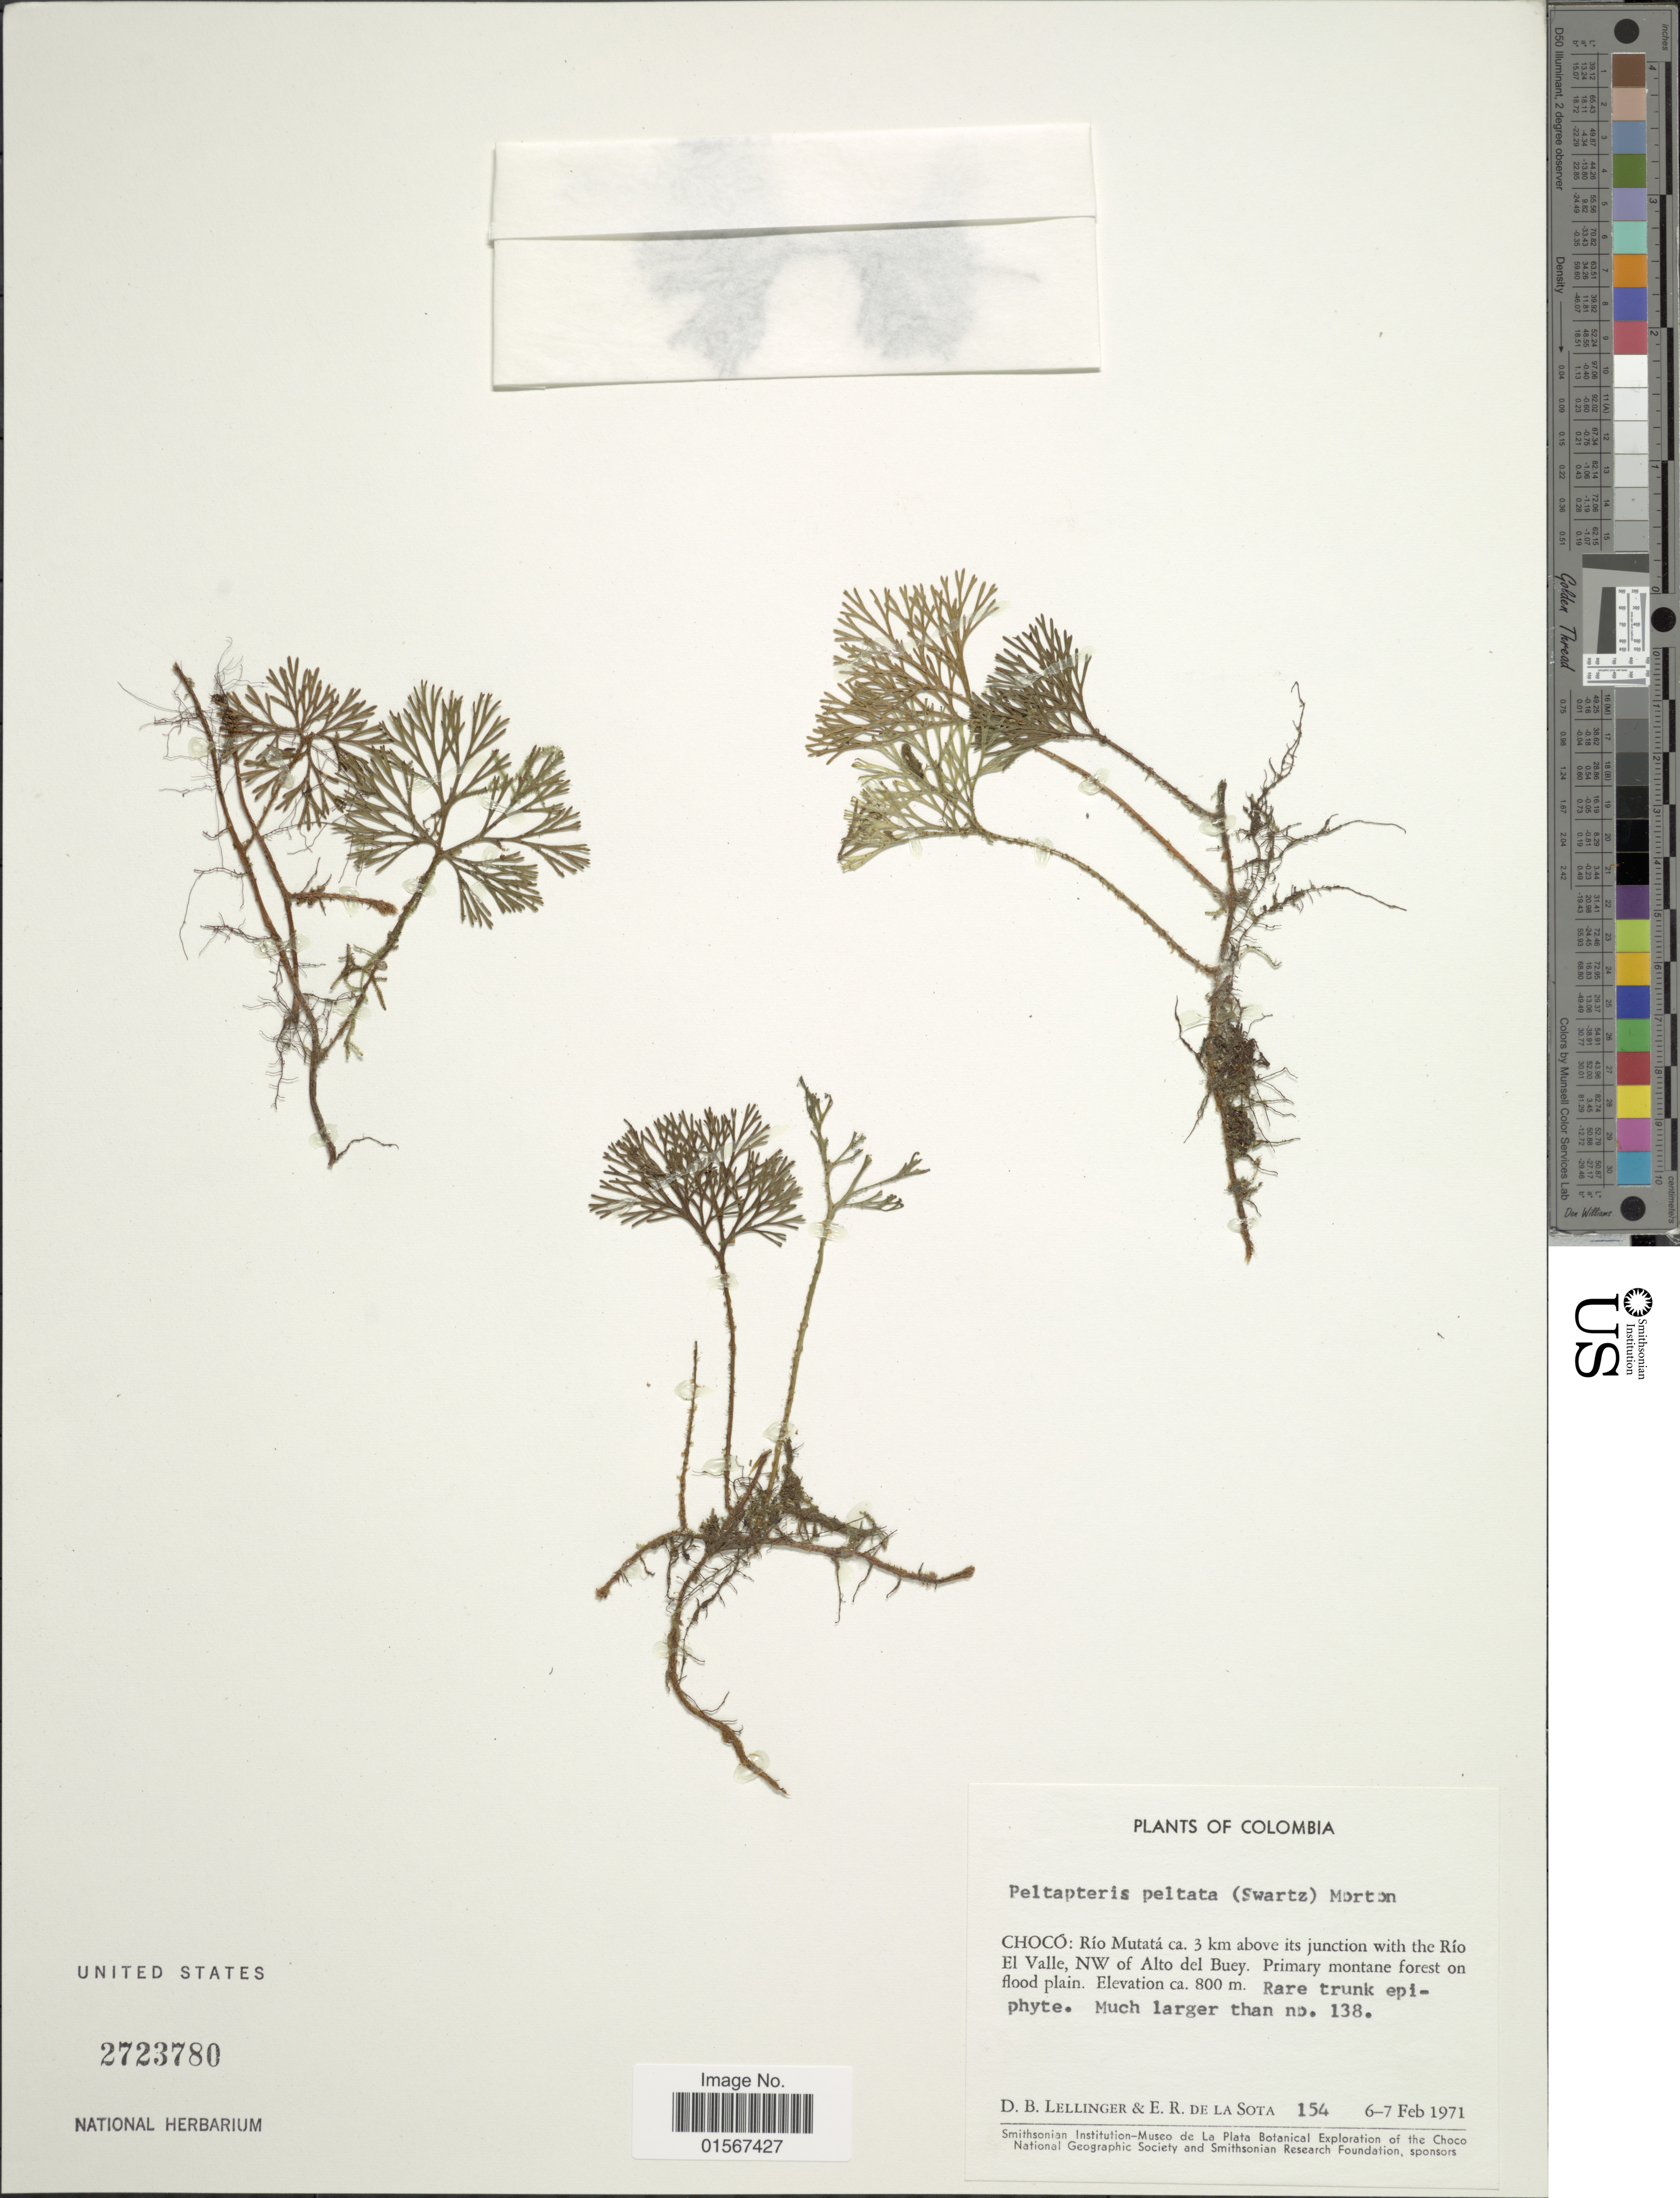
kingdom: Plantae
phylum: Tracheophyta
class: Polypodiopsida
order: Polypodiales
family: Dryopteridaceae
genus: Elaphoglossum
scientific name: Elaphoglossum peltatum f. peltatum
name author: (Sw.) Urb.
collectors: D. B. Lellinger & E. R. de la Sota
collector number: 154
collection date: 1971-02-06/1971-02-07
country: Colombia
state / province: Chocó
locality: Colombia, Chocó: Río Mutatá ca. 3 km above its junction with the Río El Valle, NW of Alto del Buey.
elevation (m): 800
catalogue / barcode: US 2723780